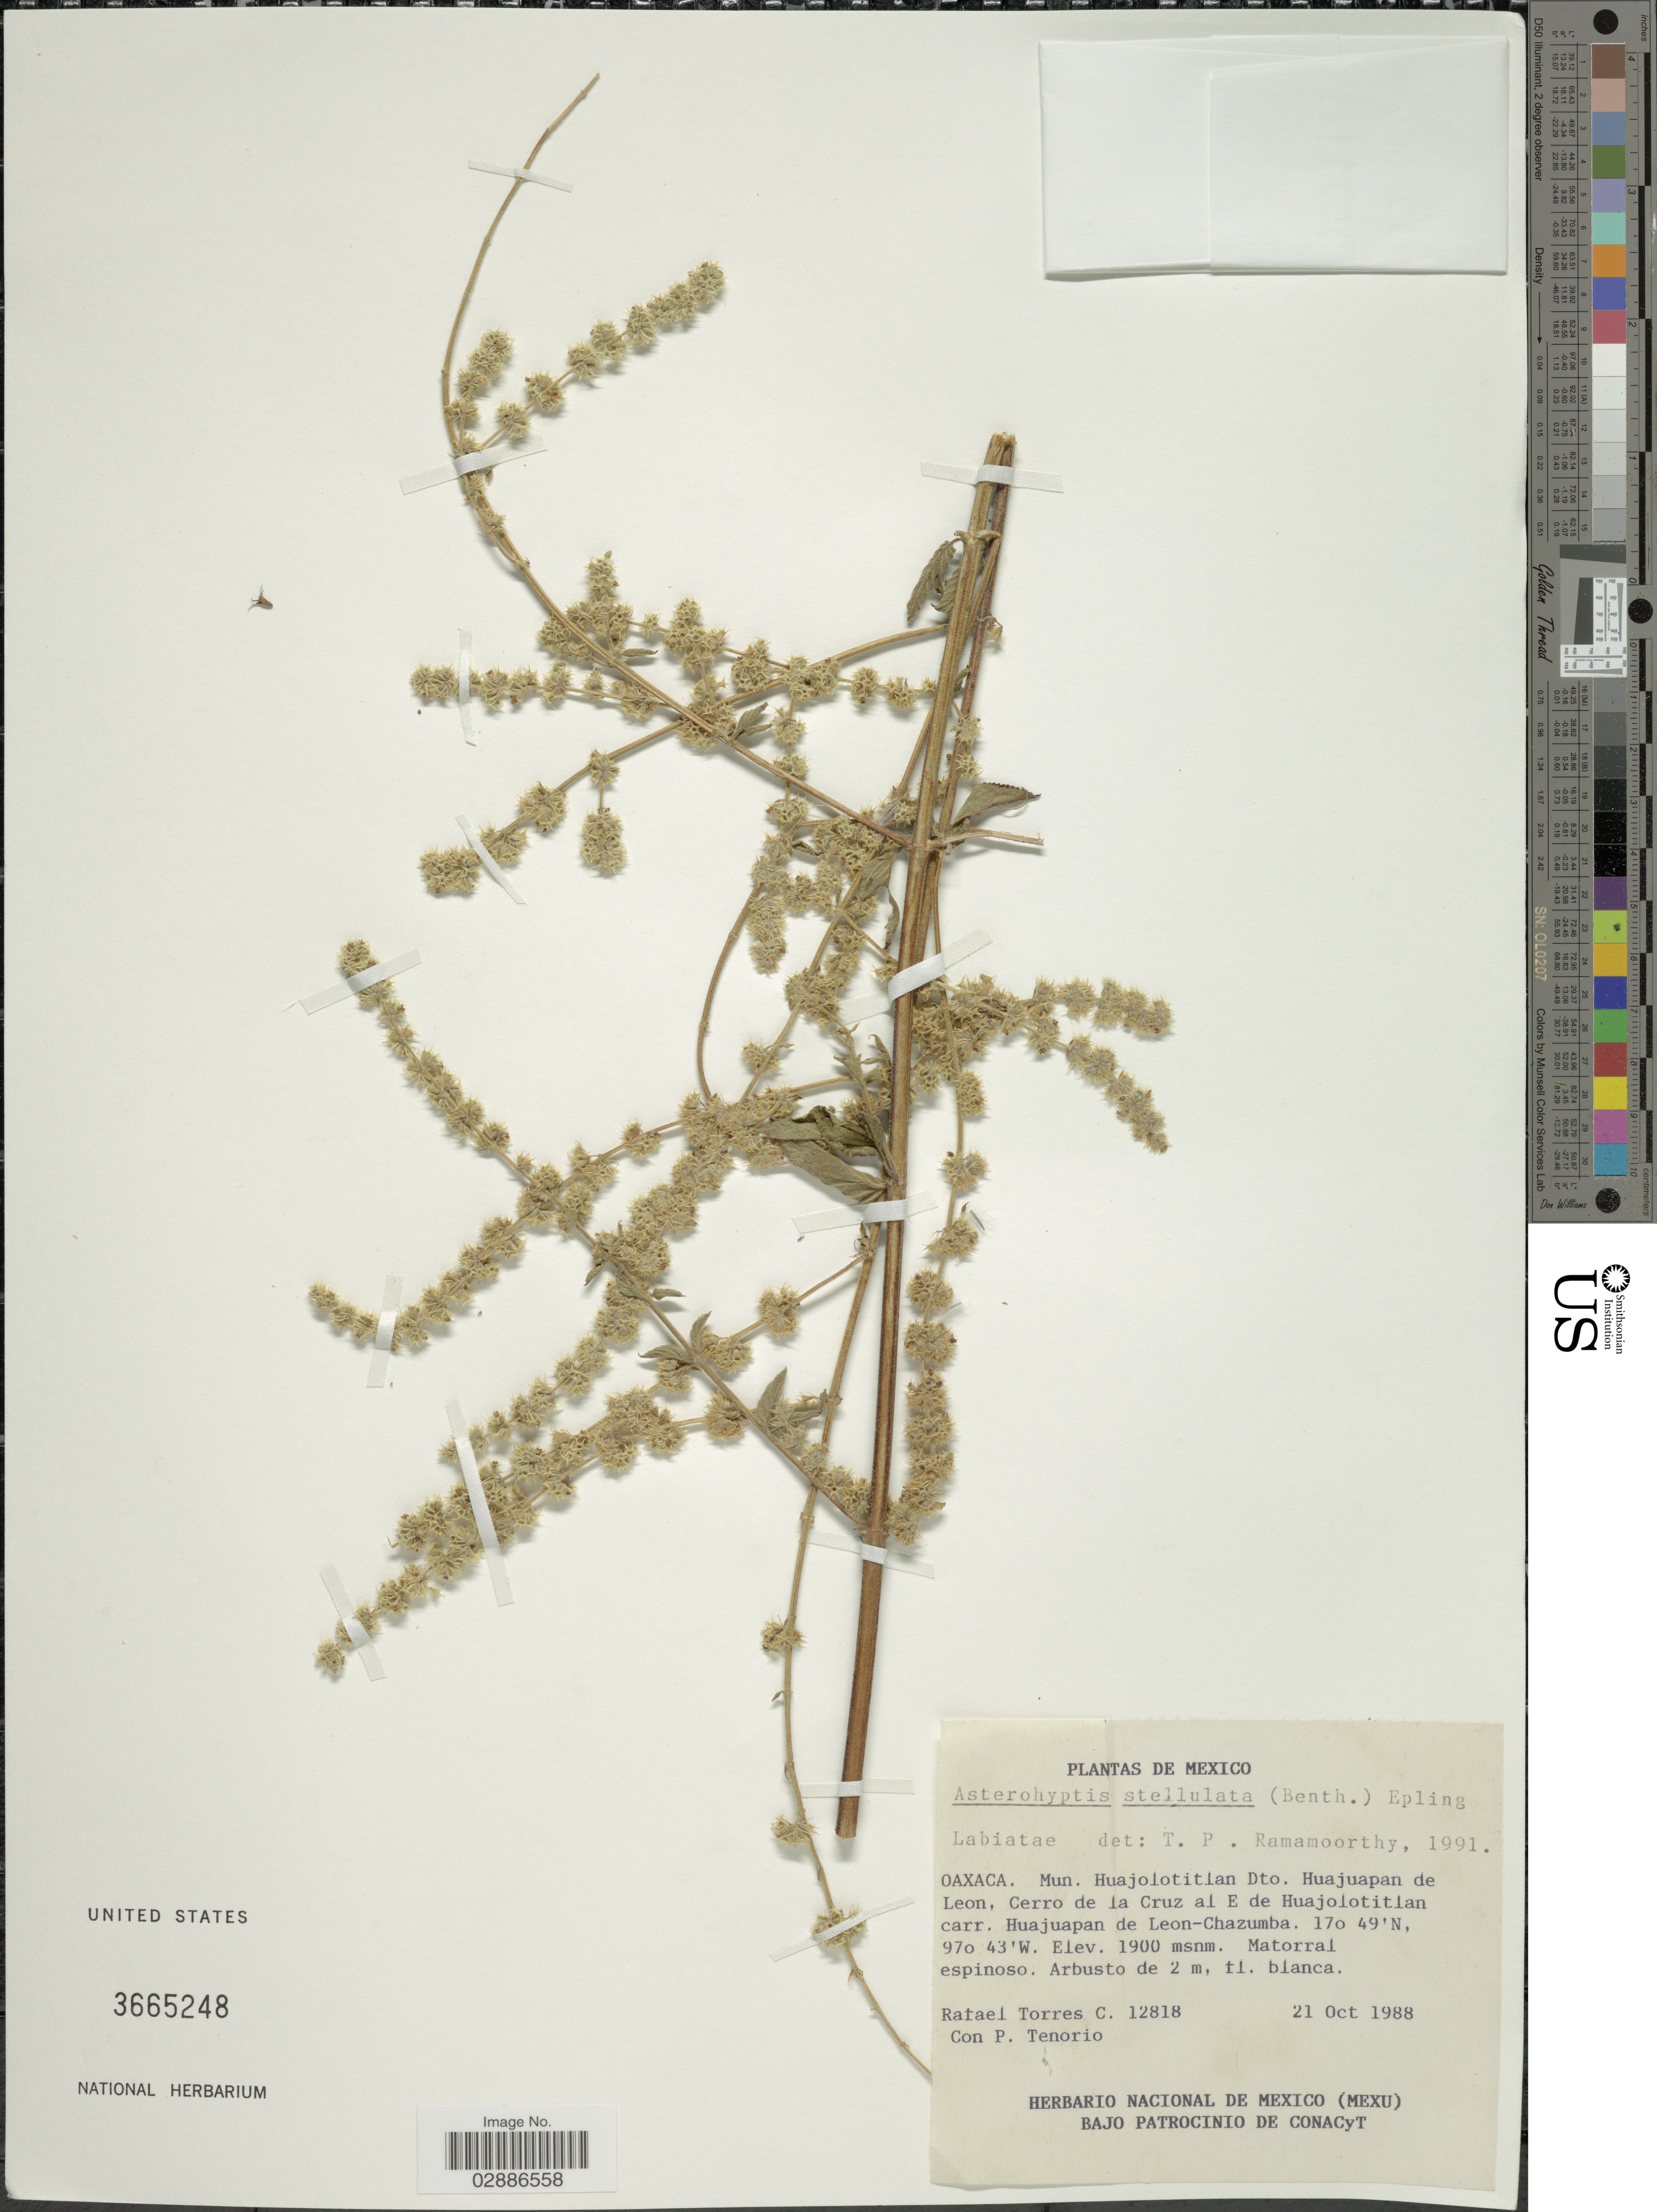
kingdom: Plantae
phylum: Tracheophyta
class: Magnoliopsida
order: Lamiales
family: Lamiaceae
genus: Asterohyptis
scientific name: Asterohyptis stellulata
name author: (Benth.) Epling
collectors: R. Torres C. & Tenorio, P.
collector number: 12818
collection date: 1988-10-21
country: Mexico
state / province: Oaxaca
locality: Oaxaca, Mun. Huajolotitlan Dto. Huajuapan de Leon, Cerro de la Cruz al E de Huajolotitlan carr. Huajuapan de Leon-Chazumba.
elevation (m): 1900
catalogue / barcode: US 3665248